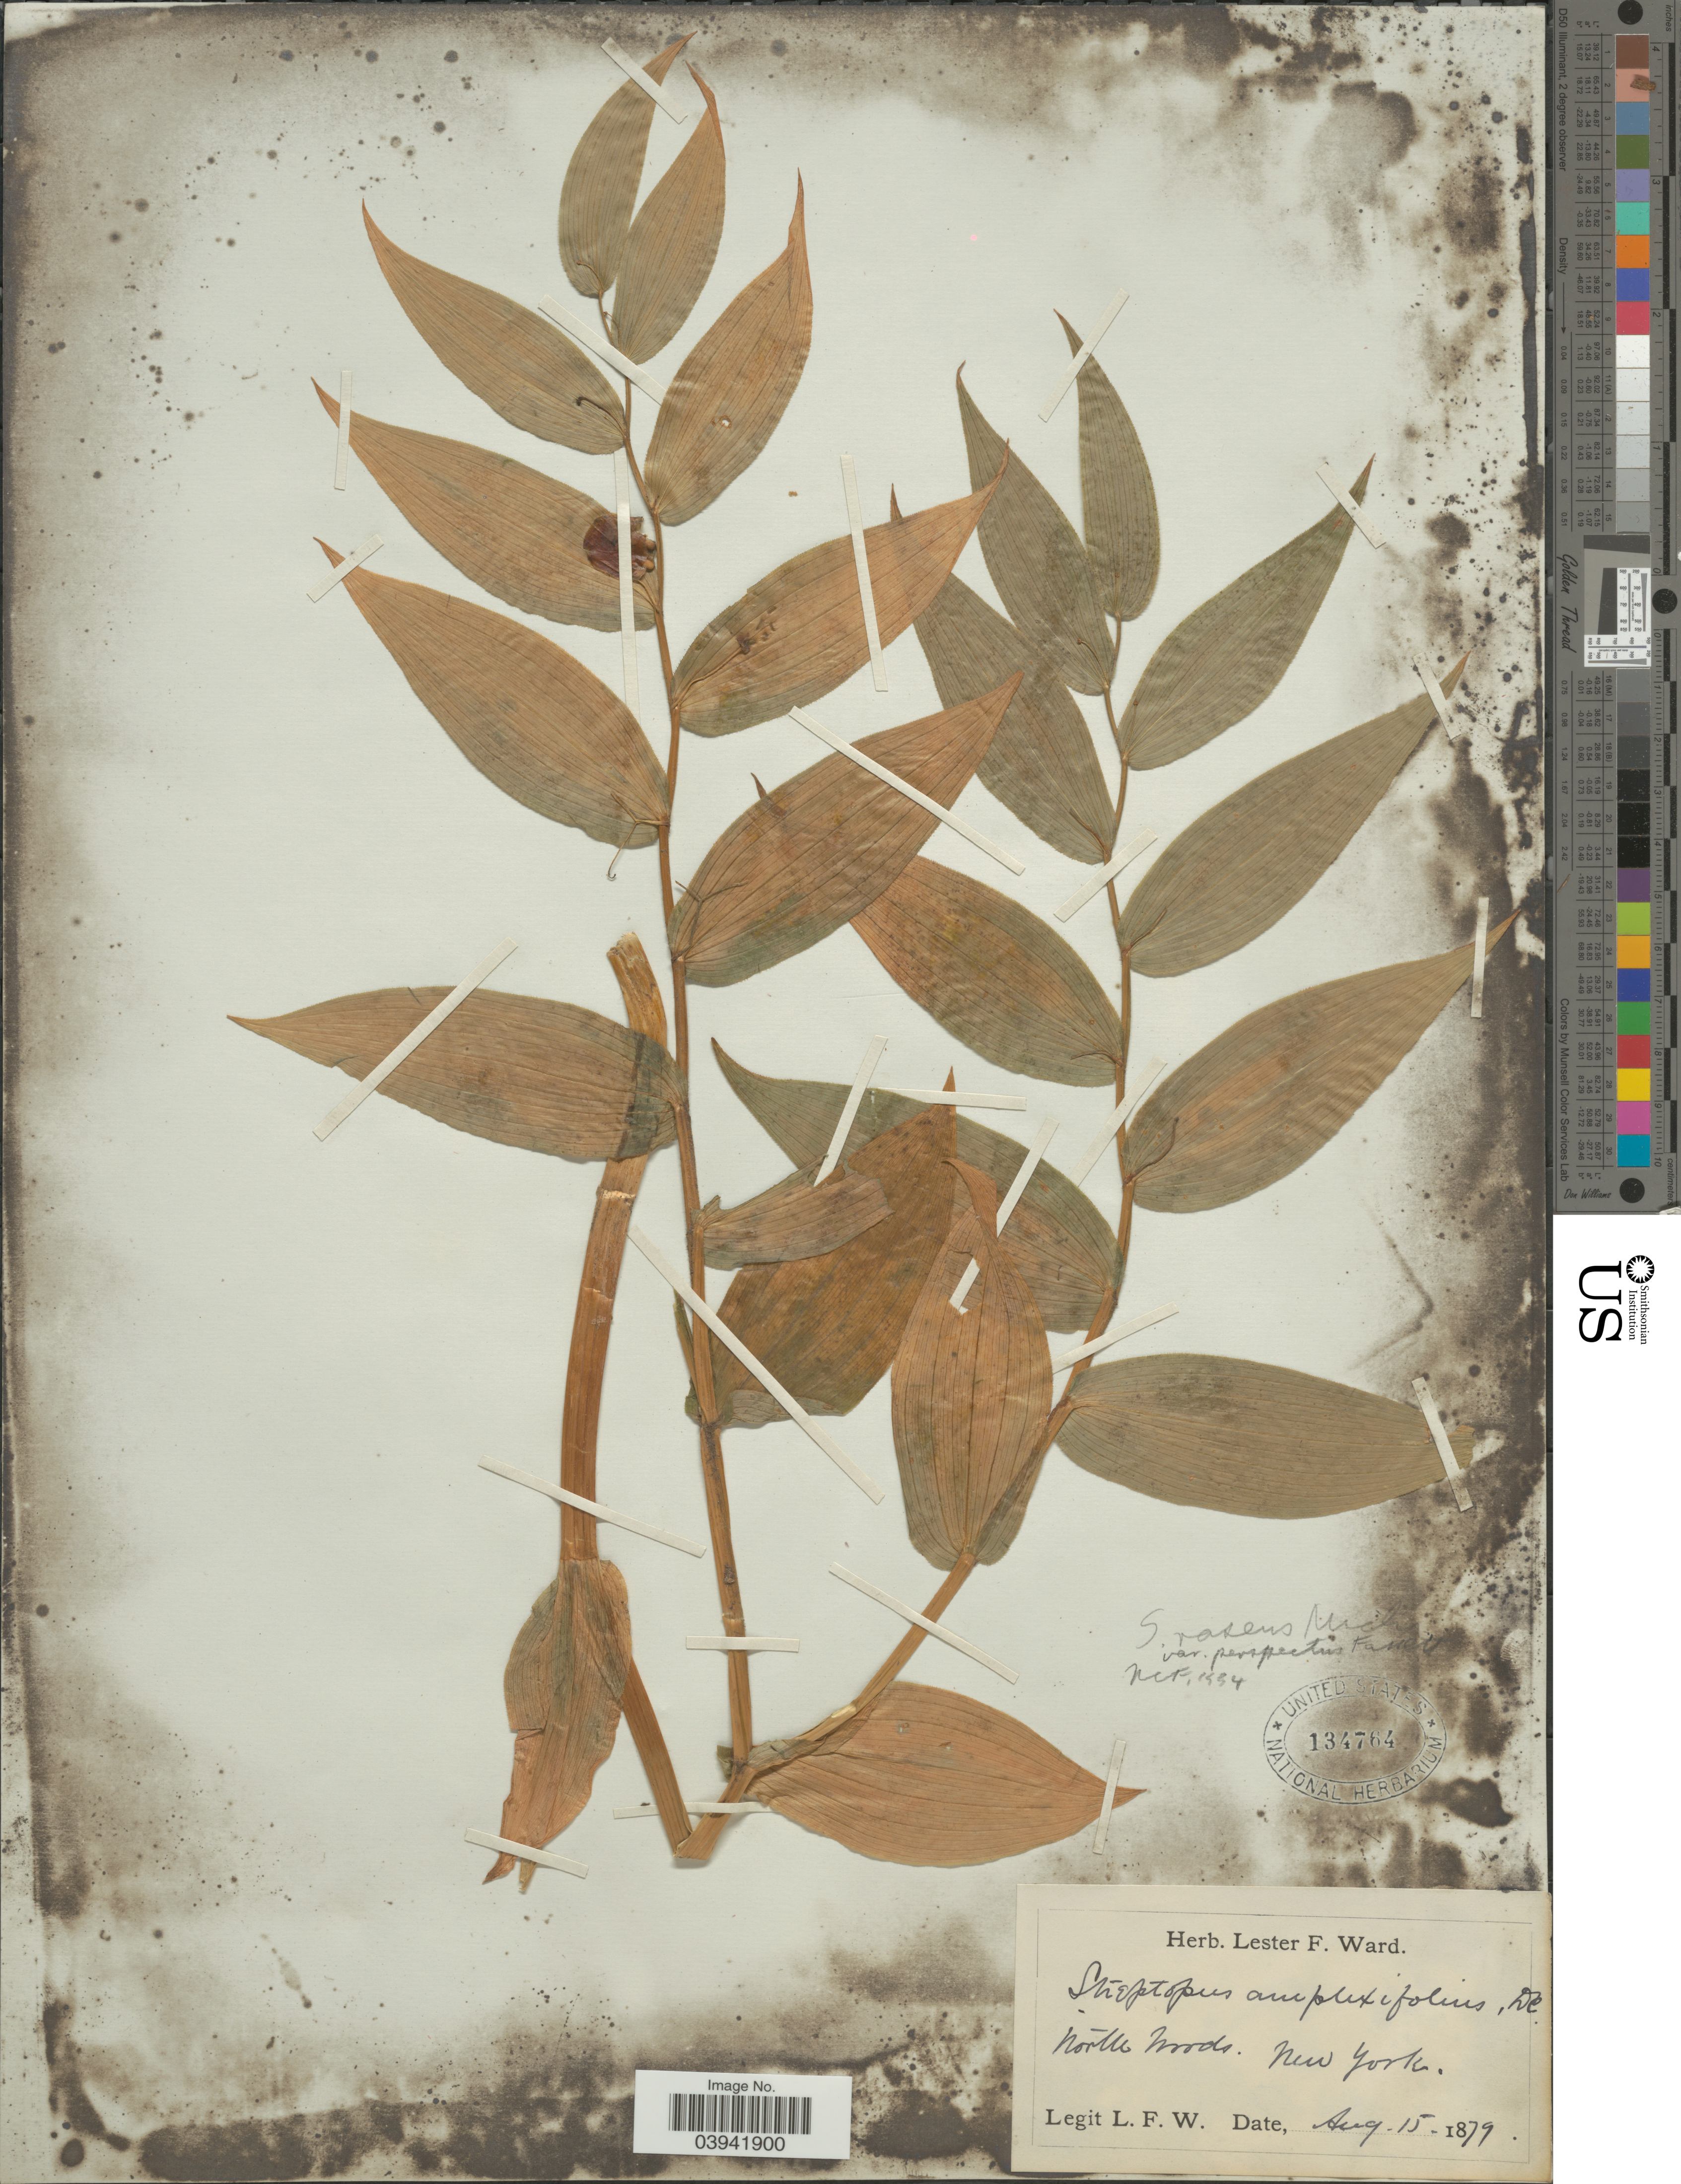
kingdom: Plantae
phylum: Tracheophyta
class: Liliopsida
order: Liliales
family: Liliaceae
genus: Streptopus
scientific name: Streptopus roseus var. perspectus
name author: Fassett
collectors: L. F. Ward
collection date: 1879-08-15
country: United States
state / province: New York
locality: North Woods.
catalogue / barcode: US 134764